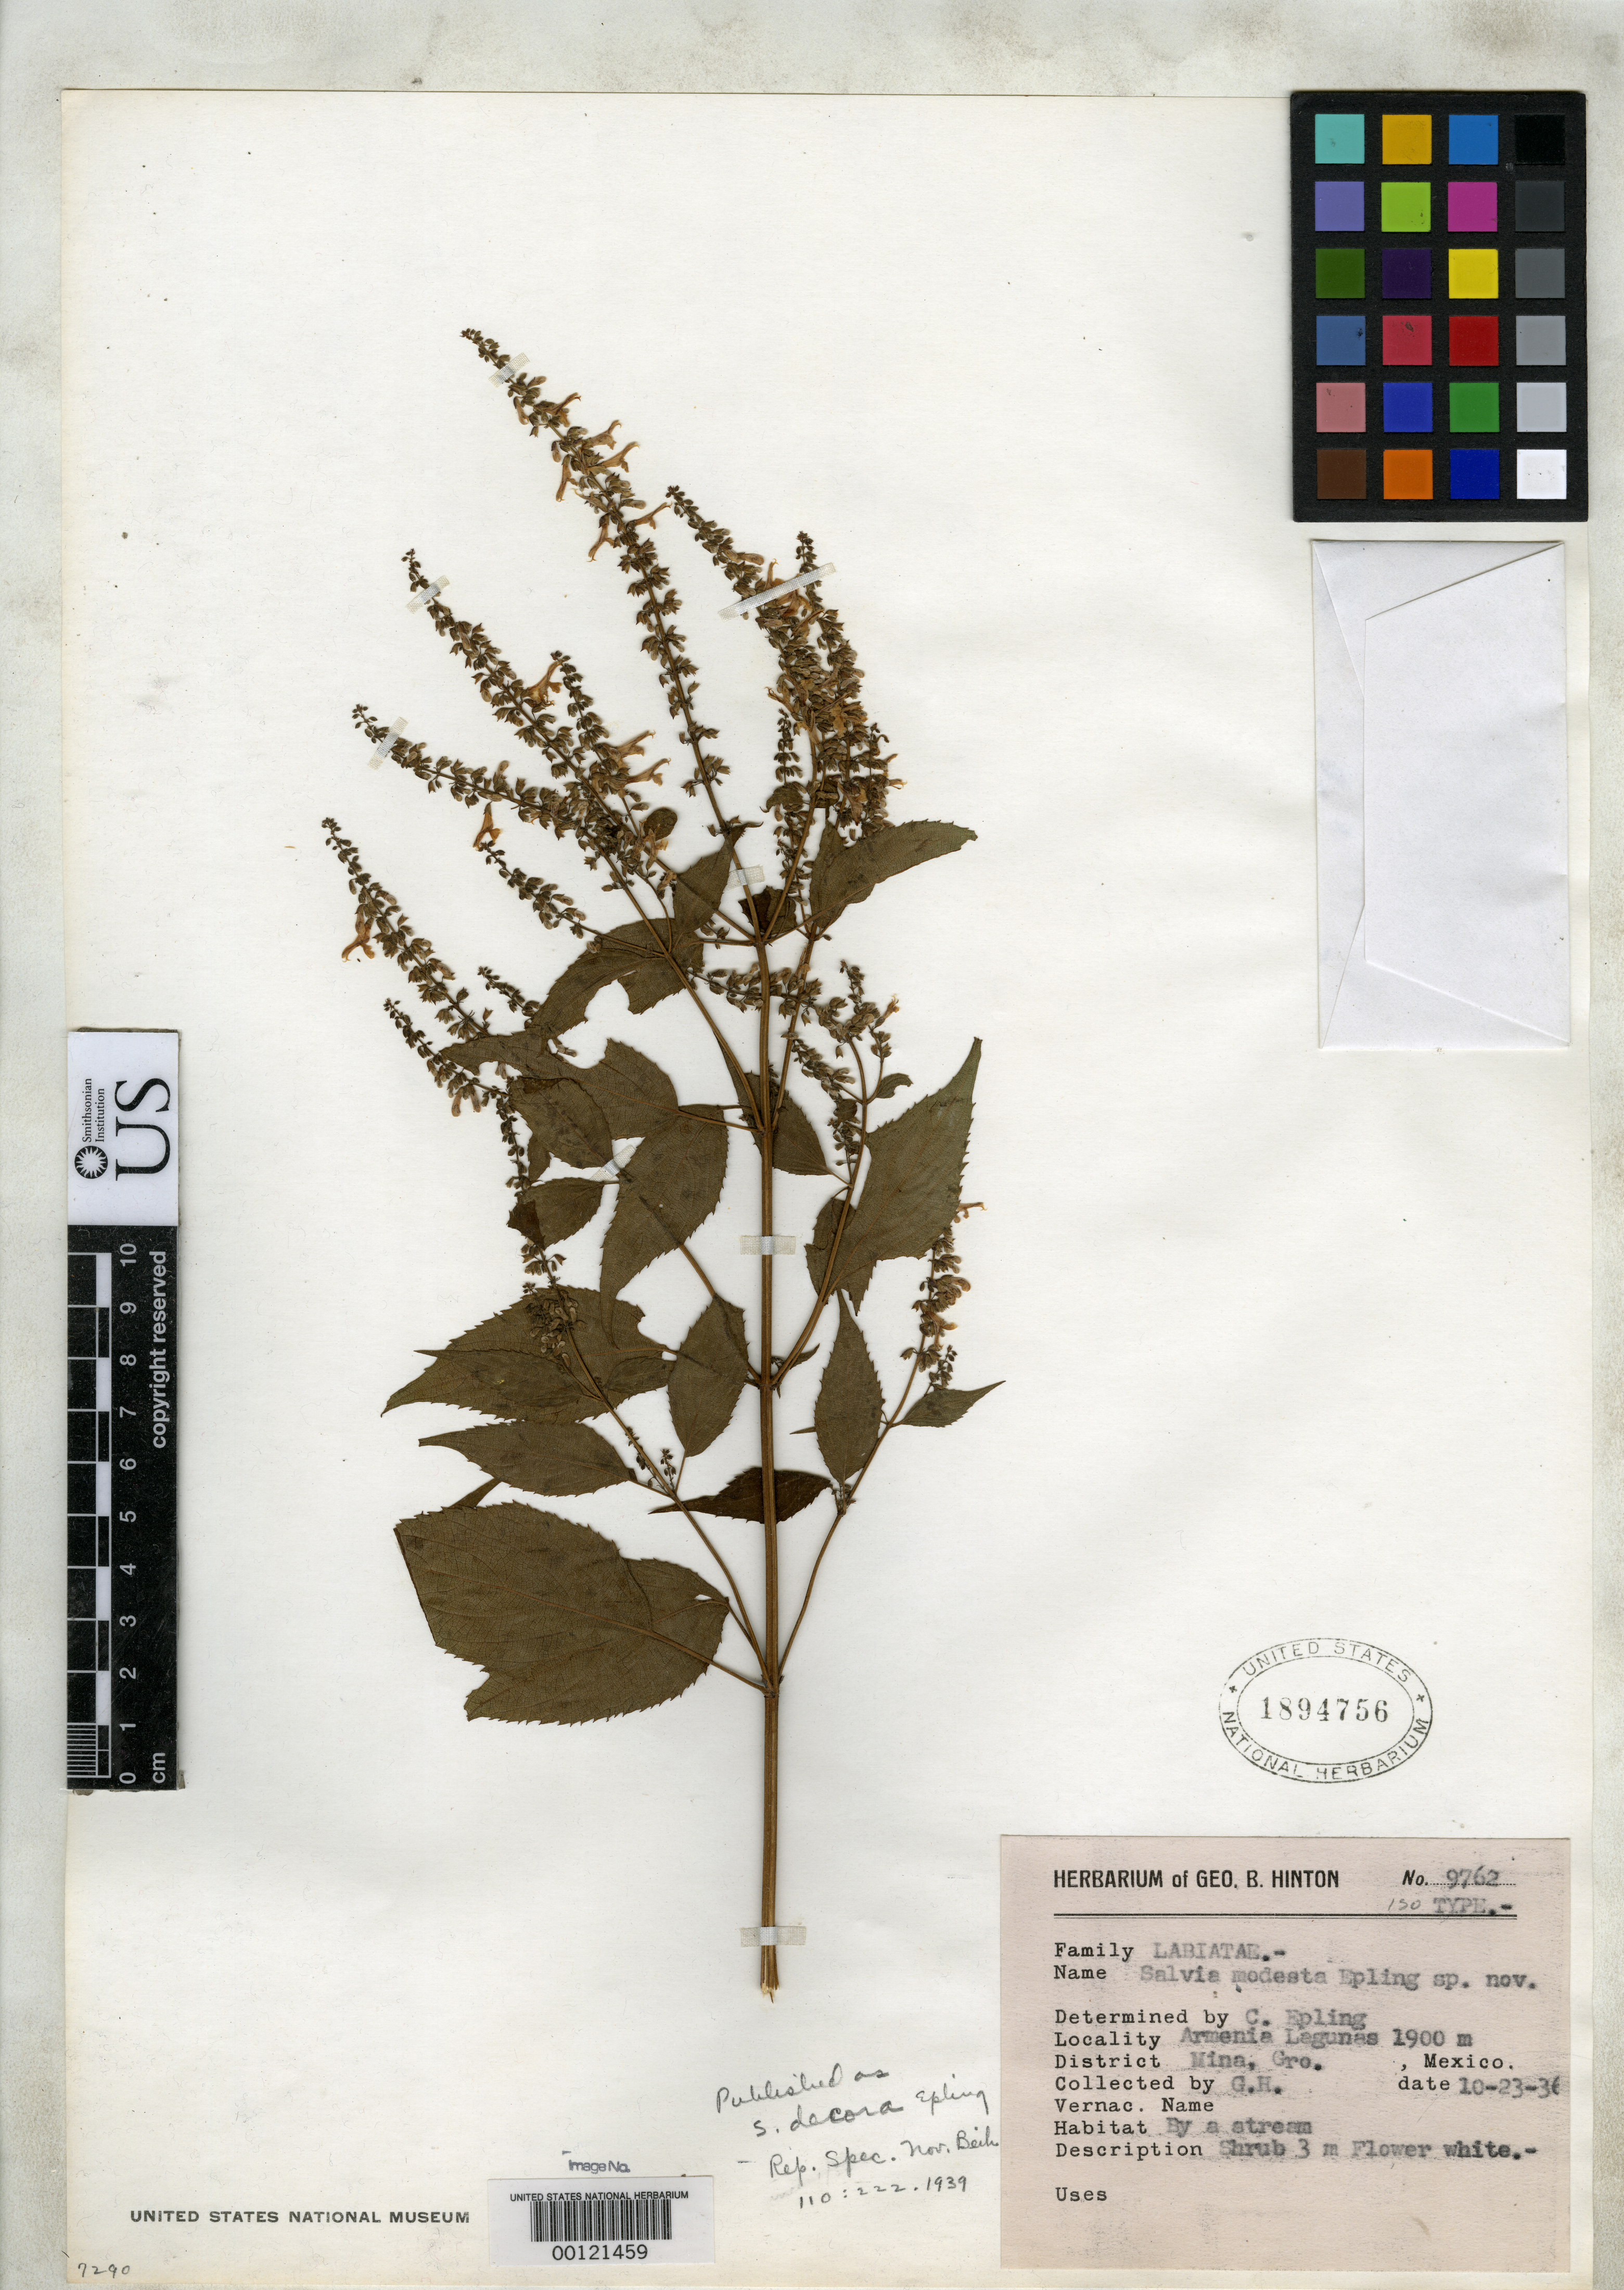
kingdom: Plantae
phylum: Tracheophyta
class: Magnoliopsida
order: Lamiales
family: Lamiaceae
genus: Salvia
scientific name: Salvia decora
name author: Epling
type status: Isotype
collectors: G. B. Hinton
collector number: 9762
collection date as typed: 23 Oct 1936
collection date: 1936-10-23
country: Mexico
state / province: Guerrero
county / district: Mina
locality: Armenia Lagunas.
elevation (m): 1900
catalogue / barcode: US 1894756